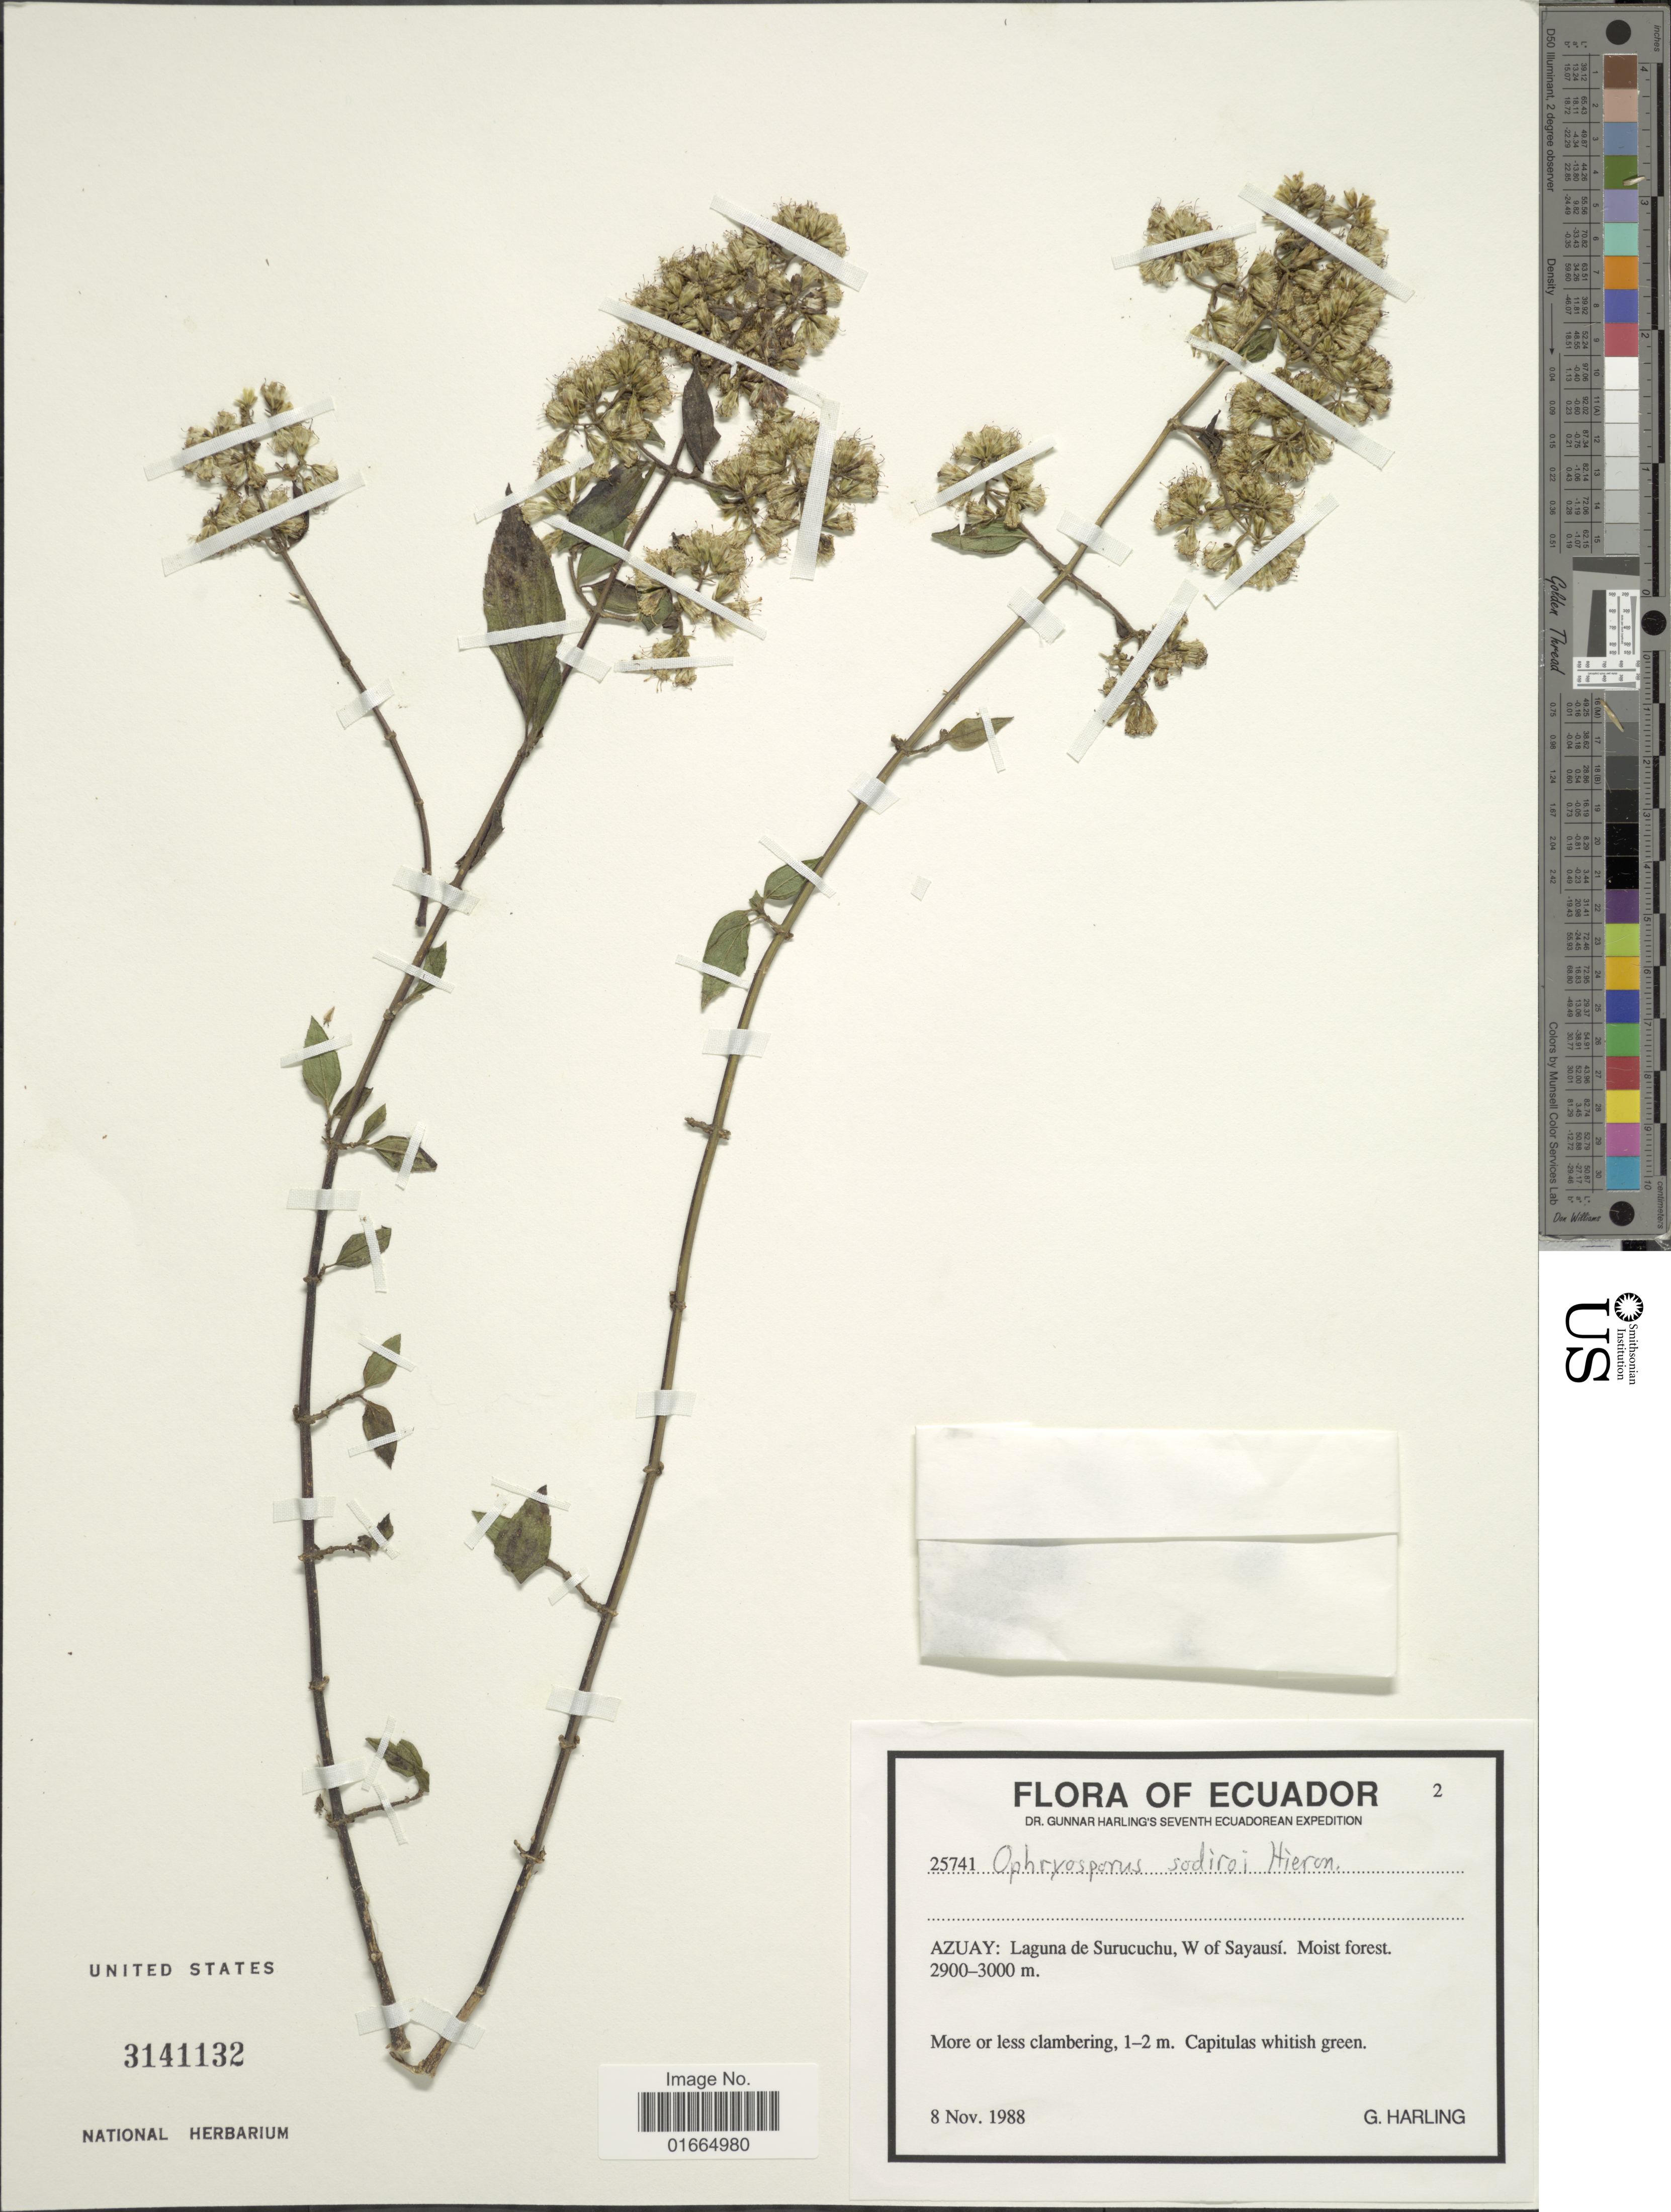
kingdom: Plantae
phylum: Tracheophyta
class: Magnoliopsida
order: Asterales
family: Asteraceae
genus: Ophryosporus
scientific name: Ophryosporus sodiroi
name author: Hieron.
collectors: G. Harling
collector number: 25741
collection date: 1988-11-08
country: Ecuador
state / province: Azuay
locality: Azuay: Laguna de Surucuchu, W of Sayausí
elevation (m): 2900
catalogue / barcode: US 3141132